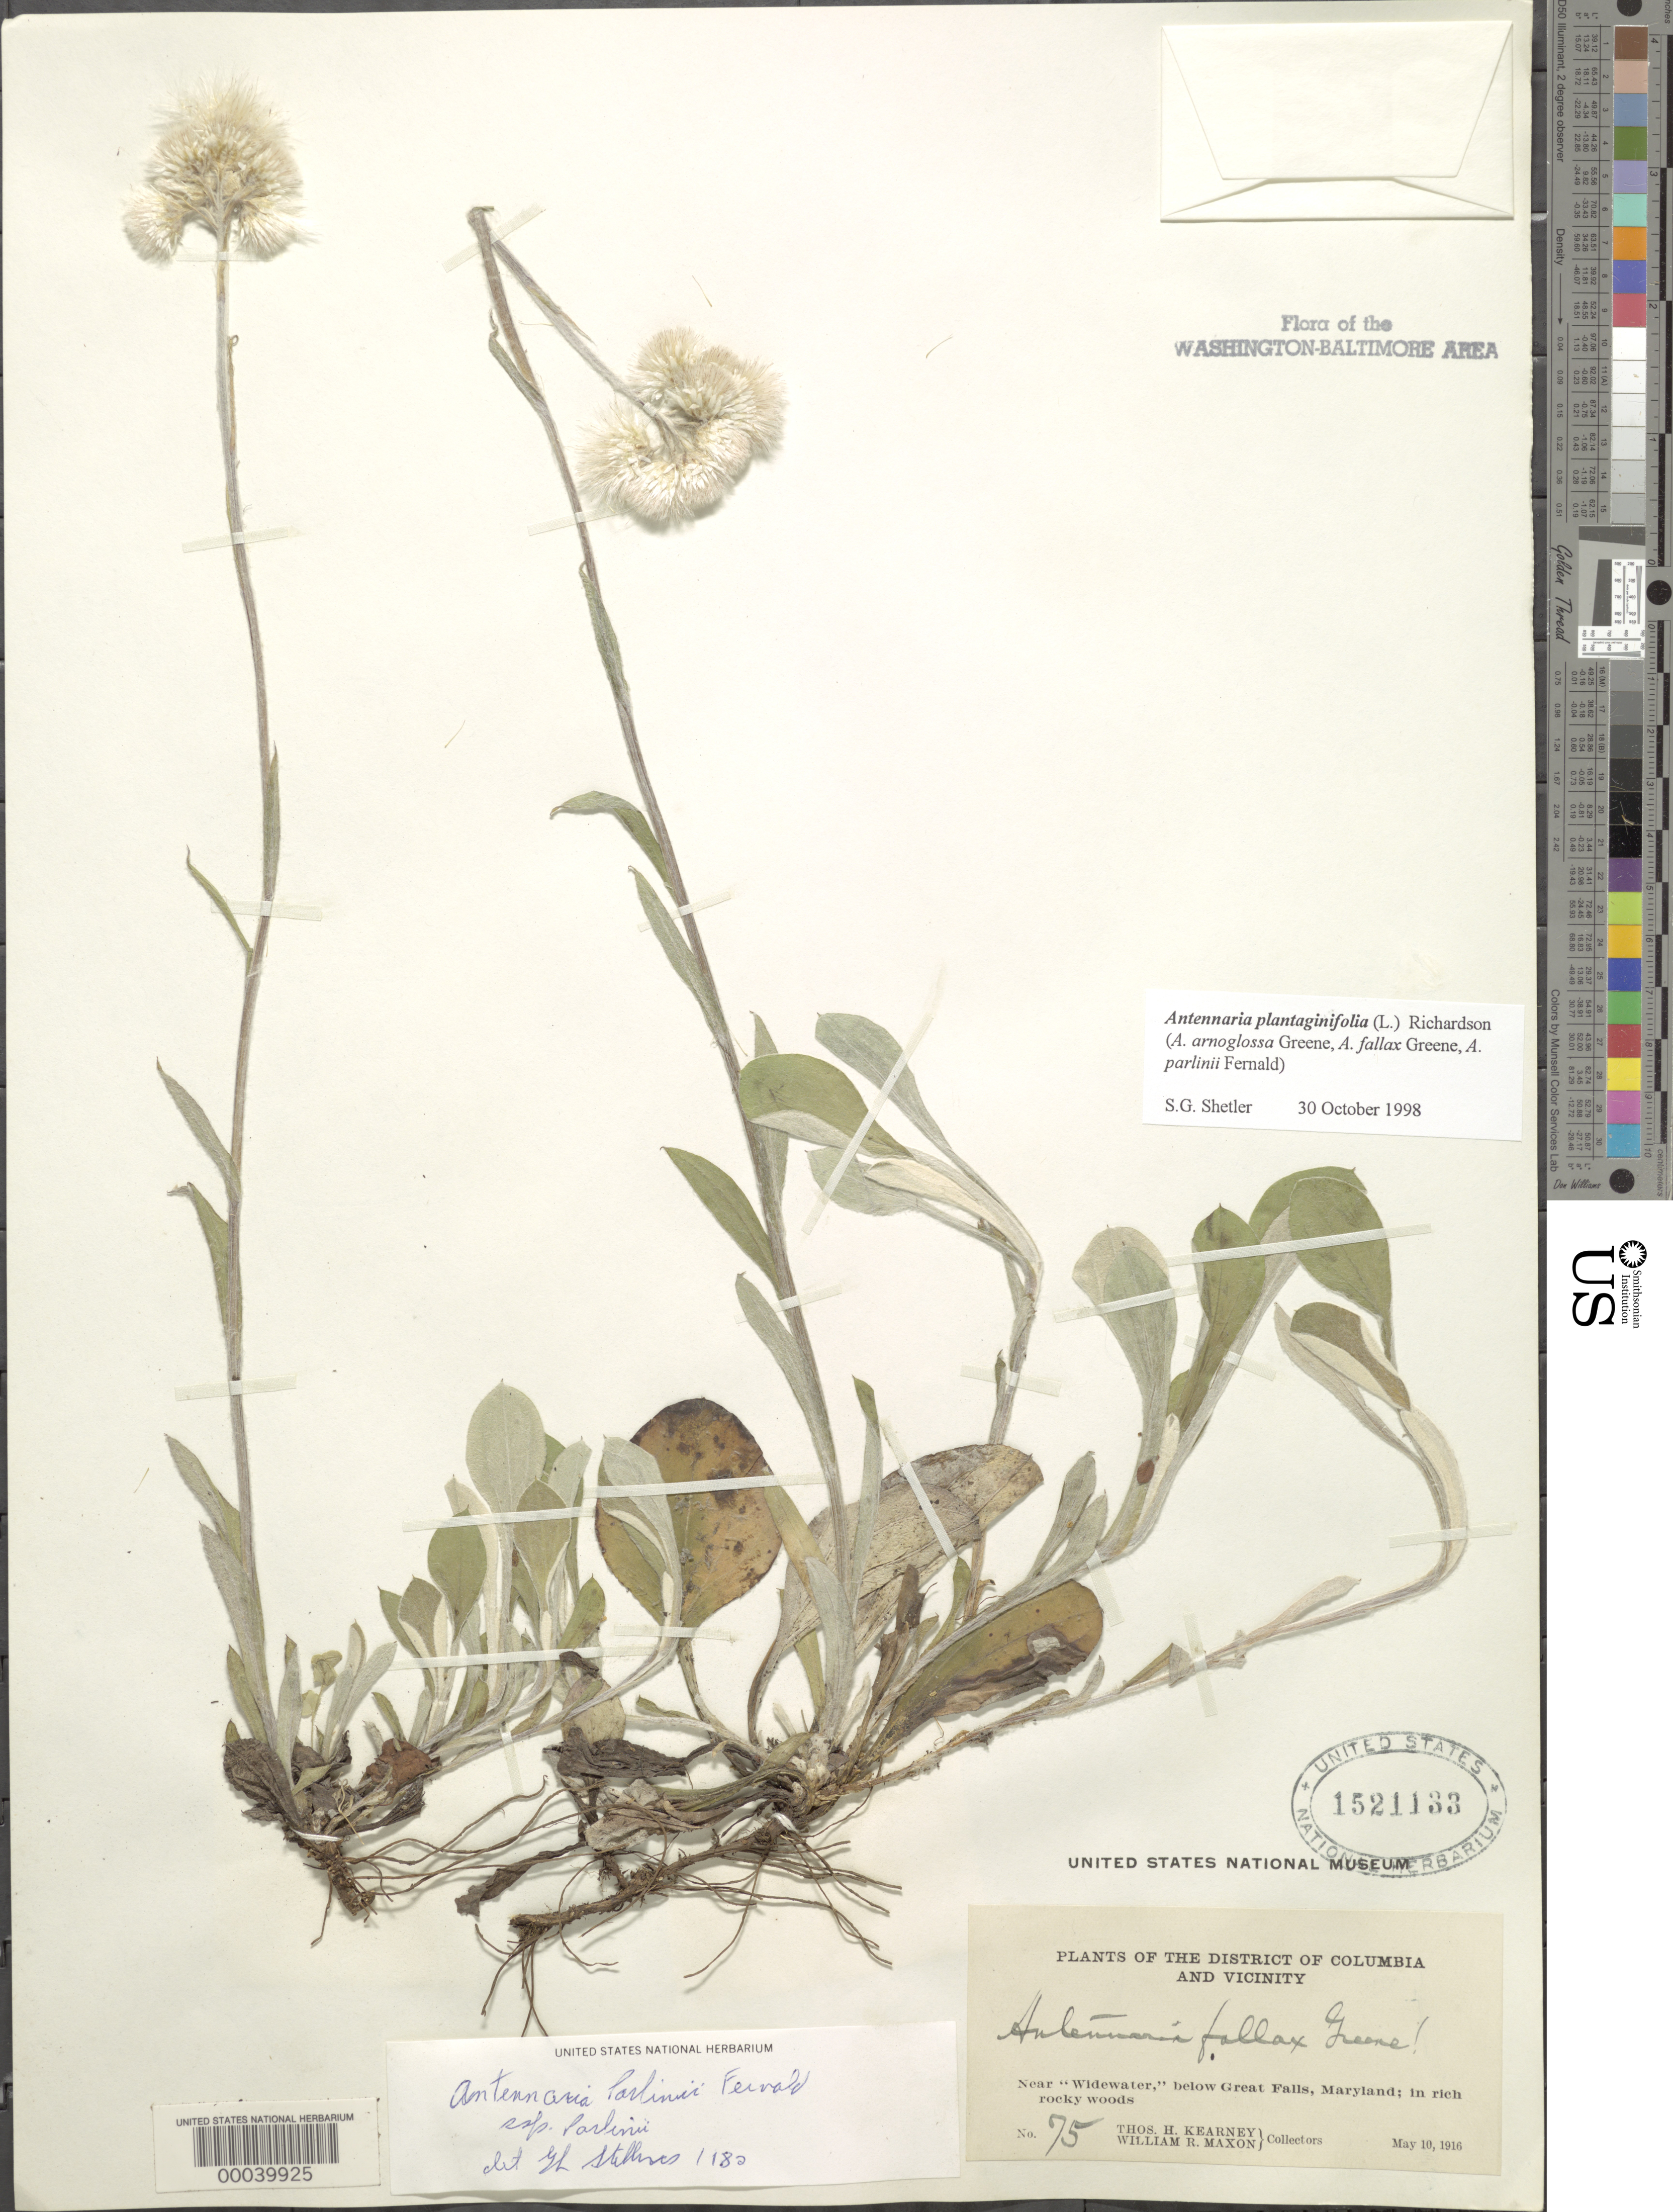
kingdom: Plantae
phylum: Tracheophyta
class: Magnoliopsida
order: Asterales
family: Asteraceae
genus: Antennaria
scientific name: Antennaria plantaginifolia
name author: (L.) Richardson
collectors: T. H. Kearney & W. R. Maxon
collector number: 75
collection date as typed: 10 May 1916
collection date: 1916-05-10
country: United States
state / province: Maryland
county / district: Montgomery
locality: Near Widewater below Great Falls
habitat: Rich rocky woods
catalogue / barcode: US 1521133